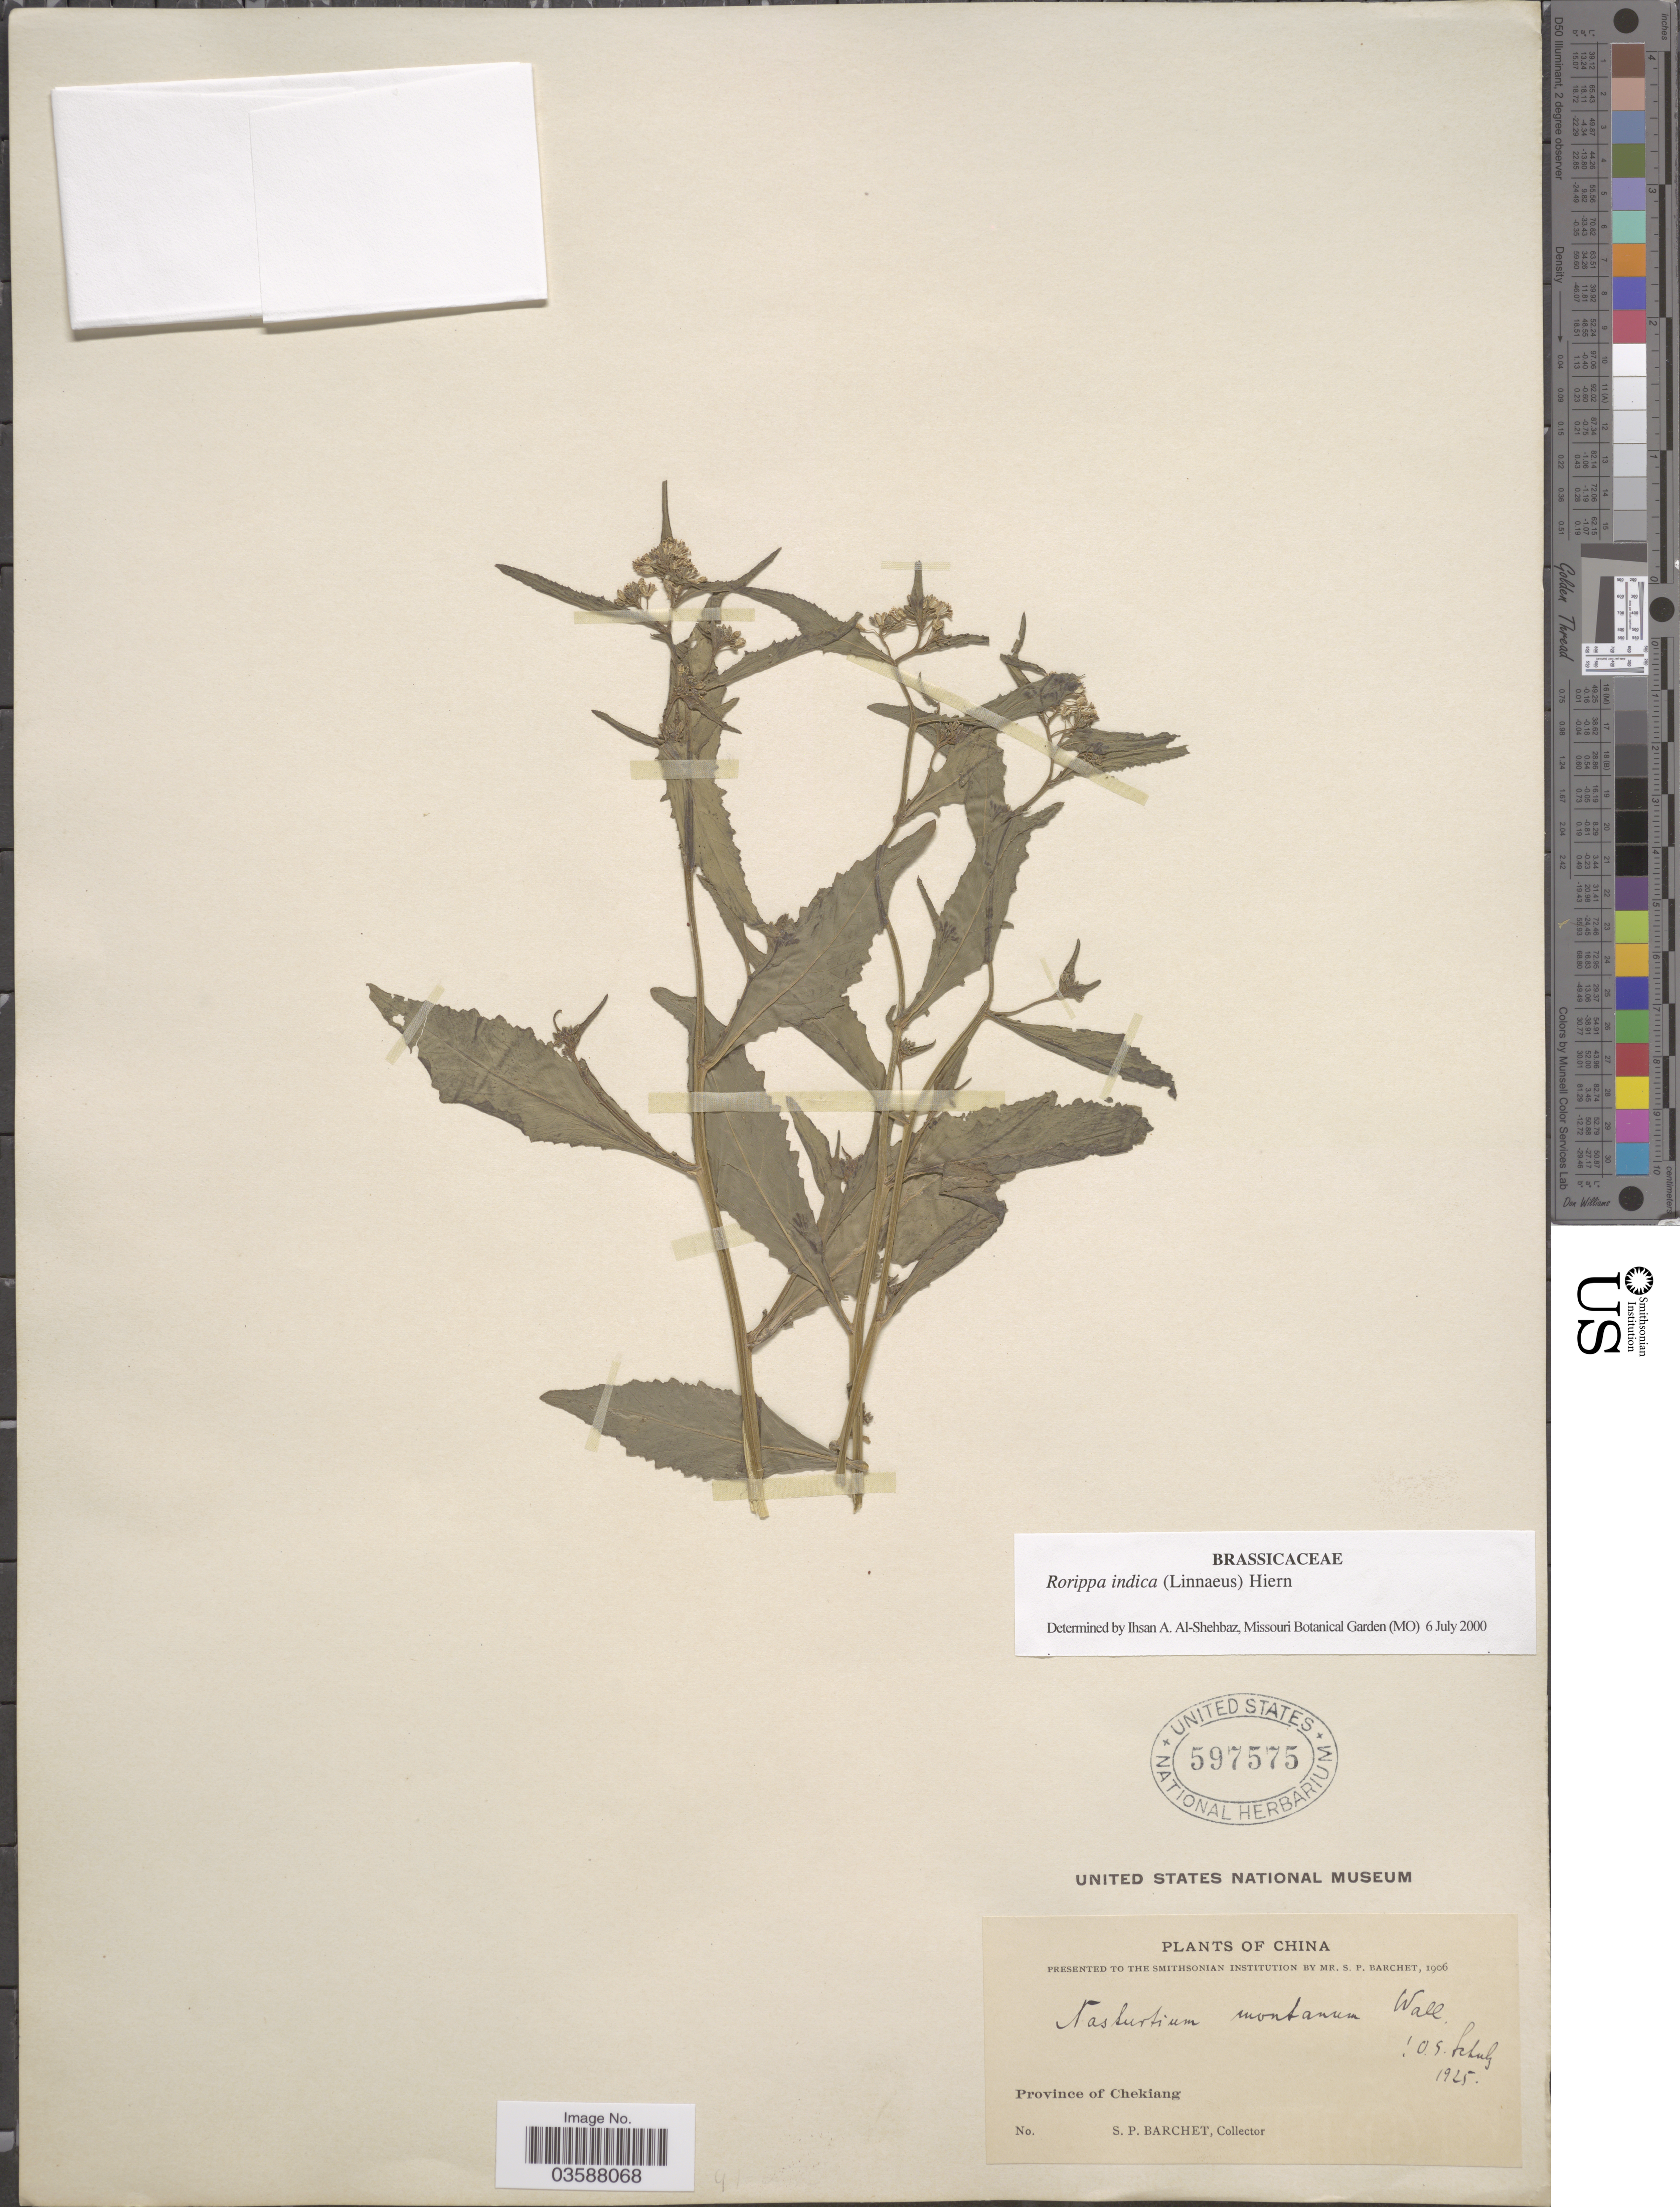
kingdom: Plantae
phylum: Tracheophyta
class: Magnoliopsida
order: Brassicales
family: Brassicaceae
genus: Rorippa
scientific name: Rorippa indica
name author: (L.) Hiern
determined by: Al-Shehbaz, I. A., (MO), Missouri Botanical Garden (UNITED STATES)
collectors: S. P. Barchet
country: China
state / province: Zhejiang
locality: Province of Chekiang.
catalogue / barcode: US 597575